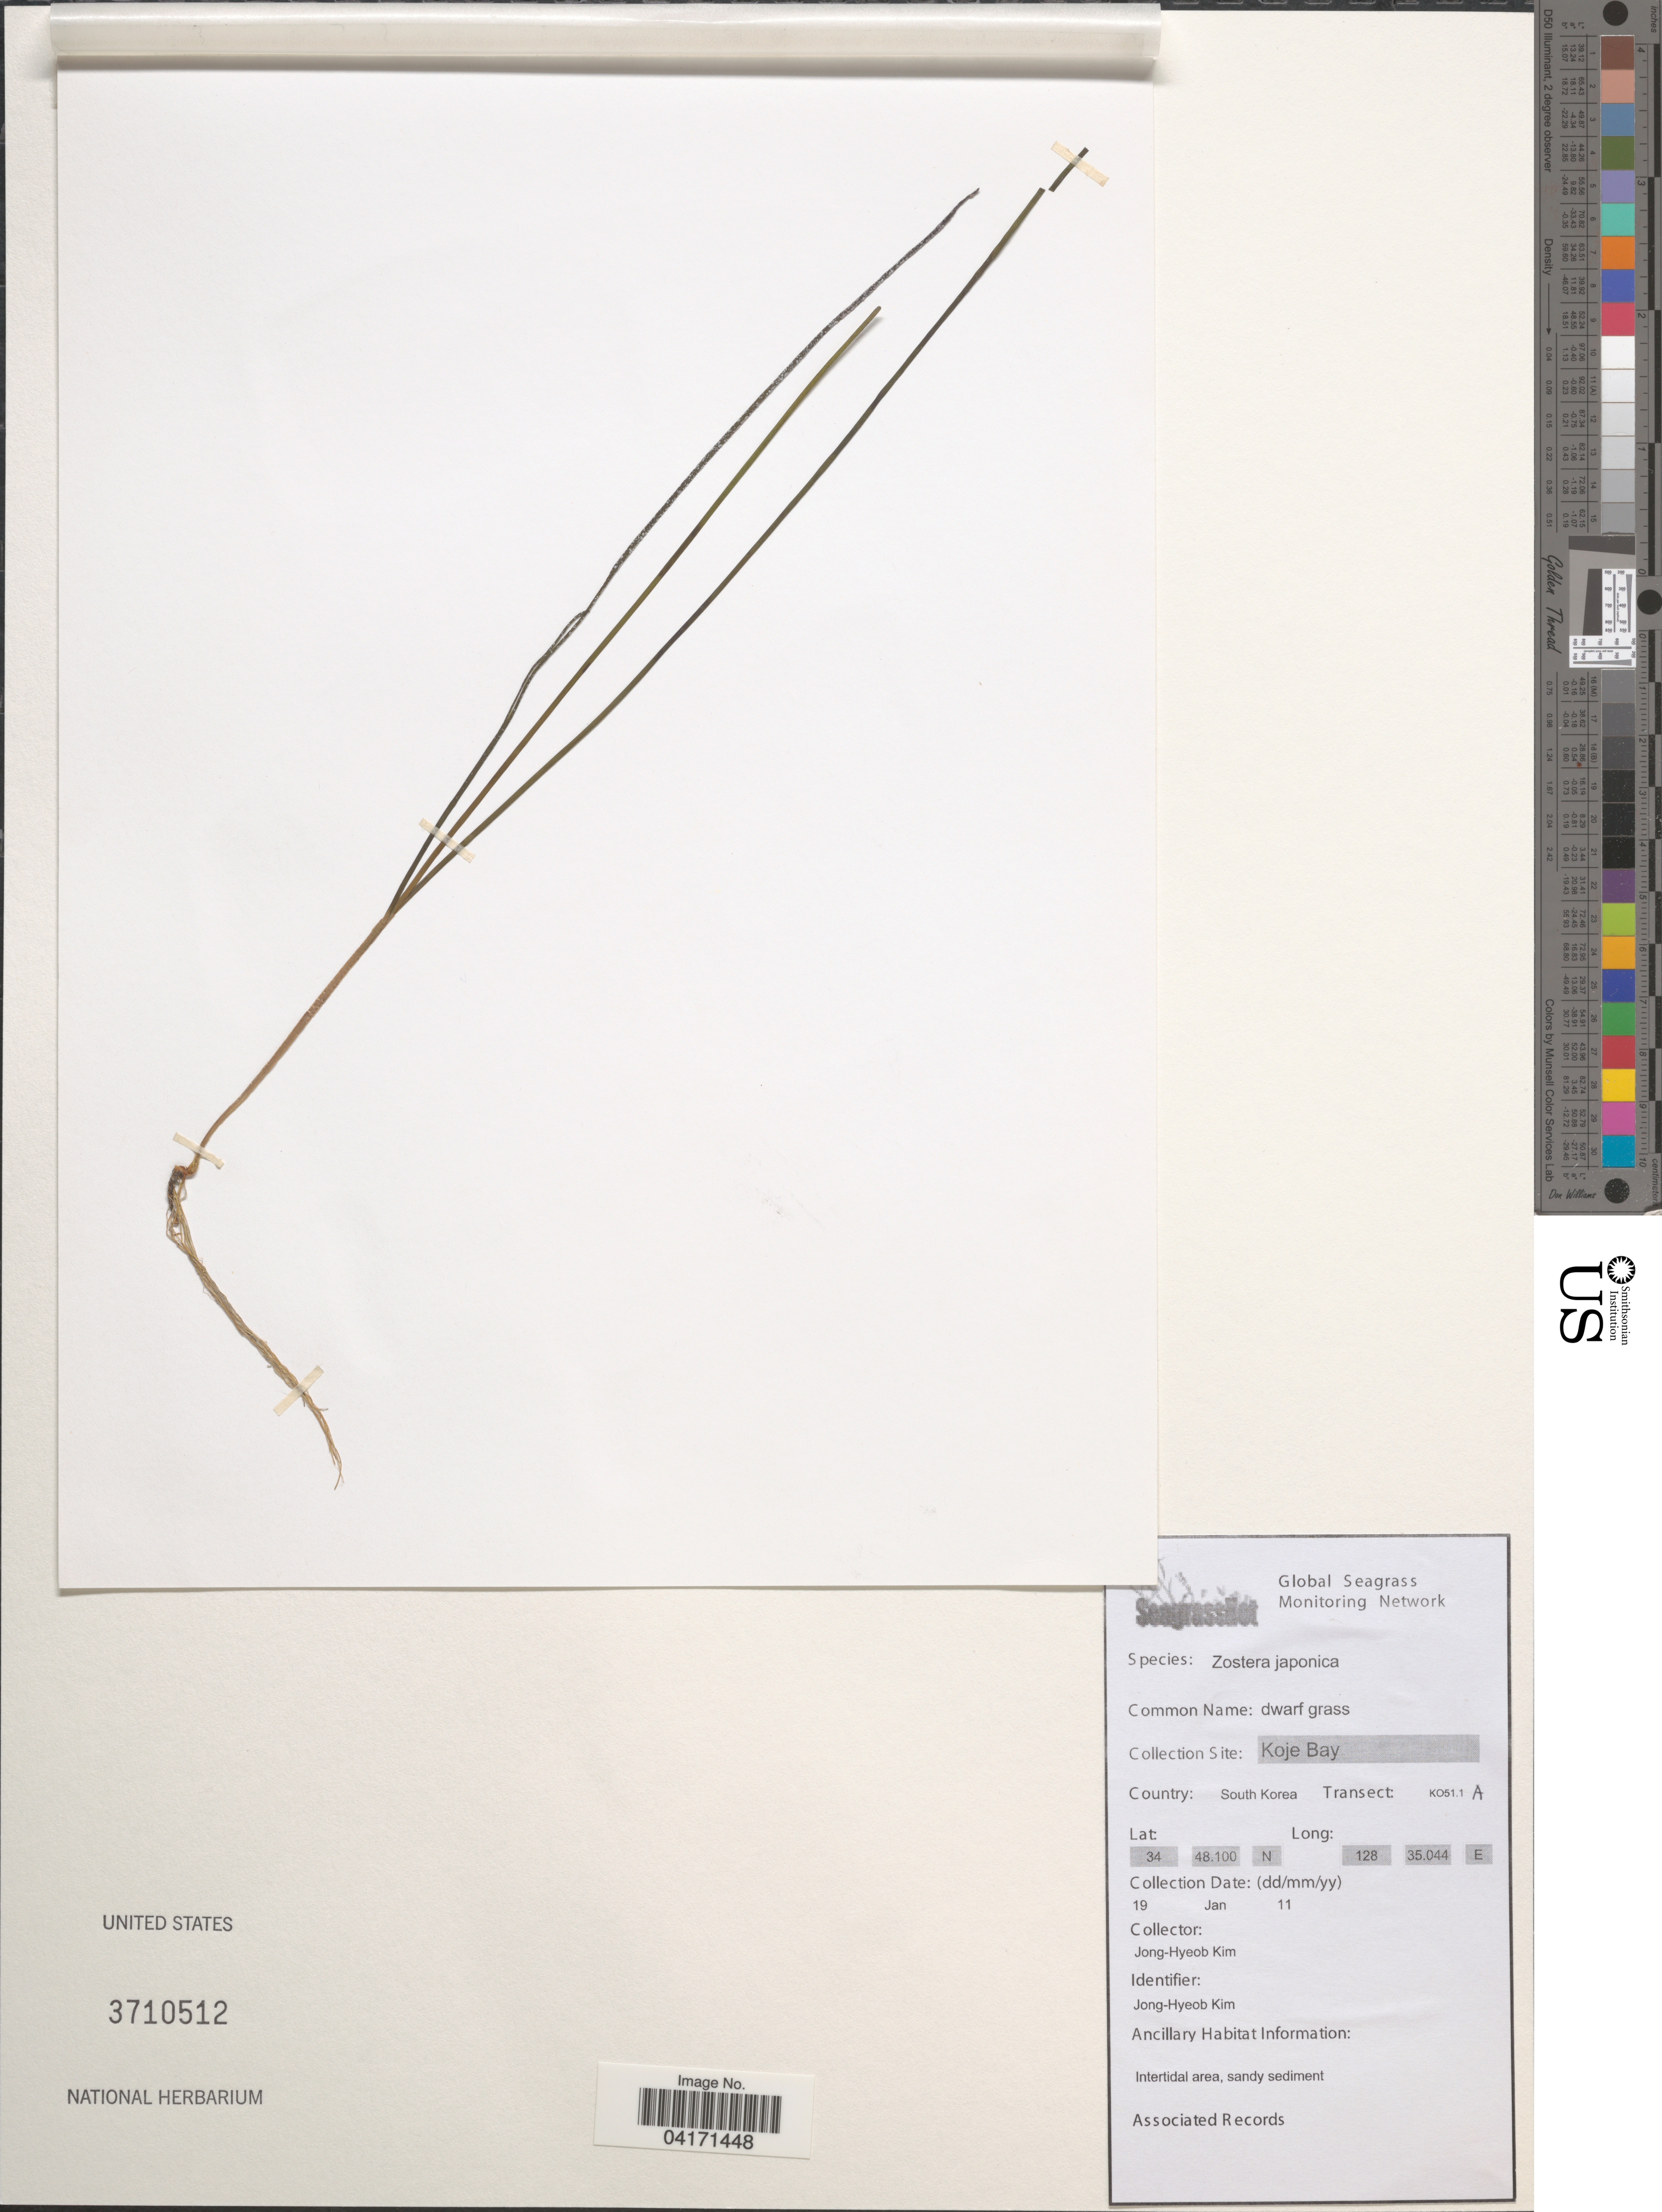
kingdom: Plantae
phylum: Tracheophyta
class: Liliopsida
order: Alismatales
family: Zosteraceae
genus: Zostera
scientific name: Zostera japonica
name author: Asch. & Graebn.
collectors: J. Kim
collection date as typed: Transcribed d/m/y: 19/1/11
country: South Korea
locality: Koje Bay. Transect: KO51.1 A.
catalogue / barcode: US 3710512